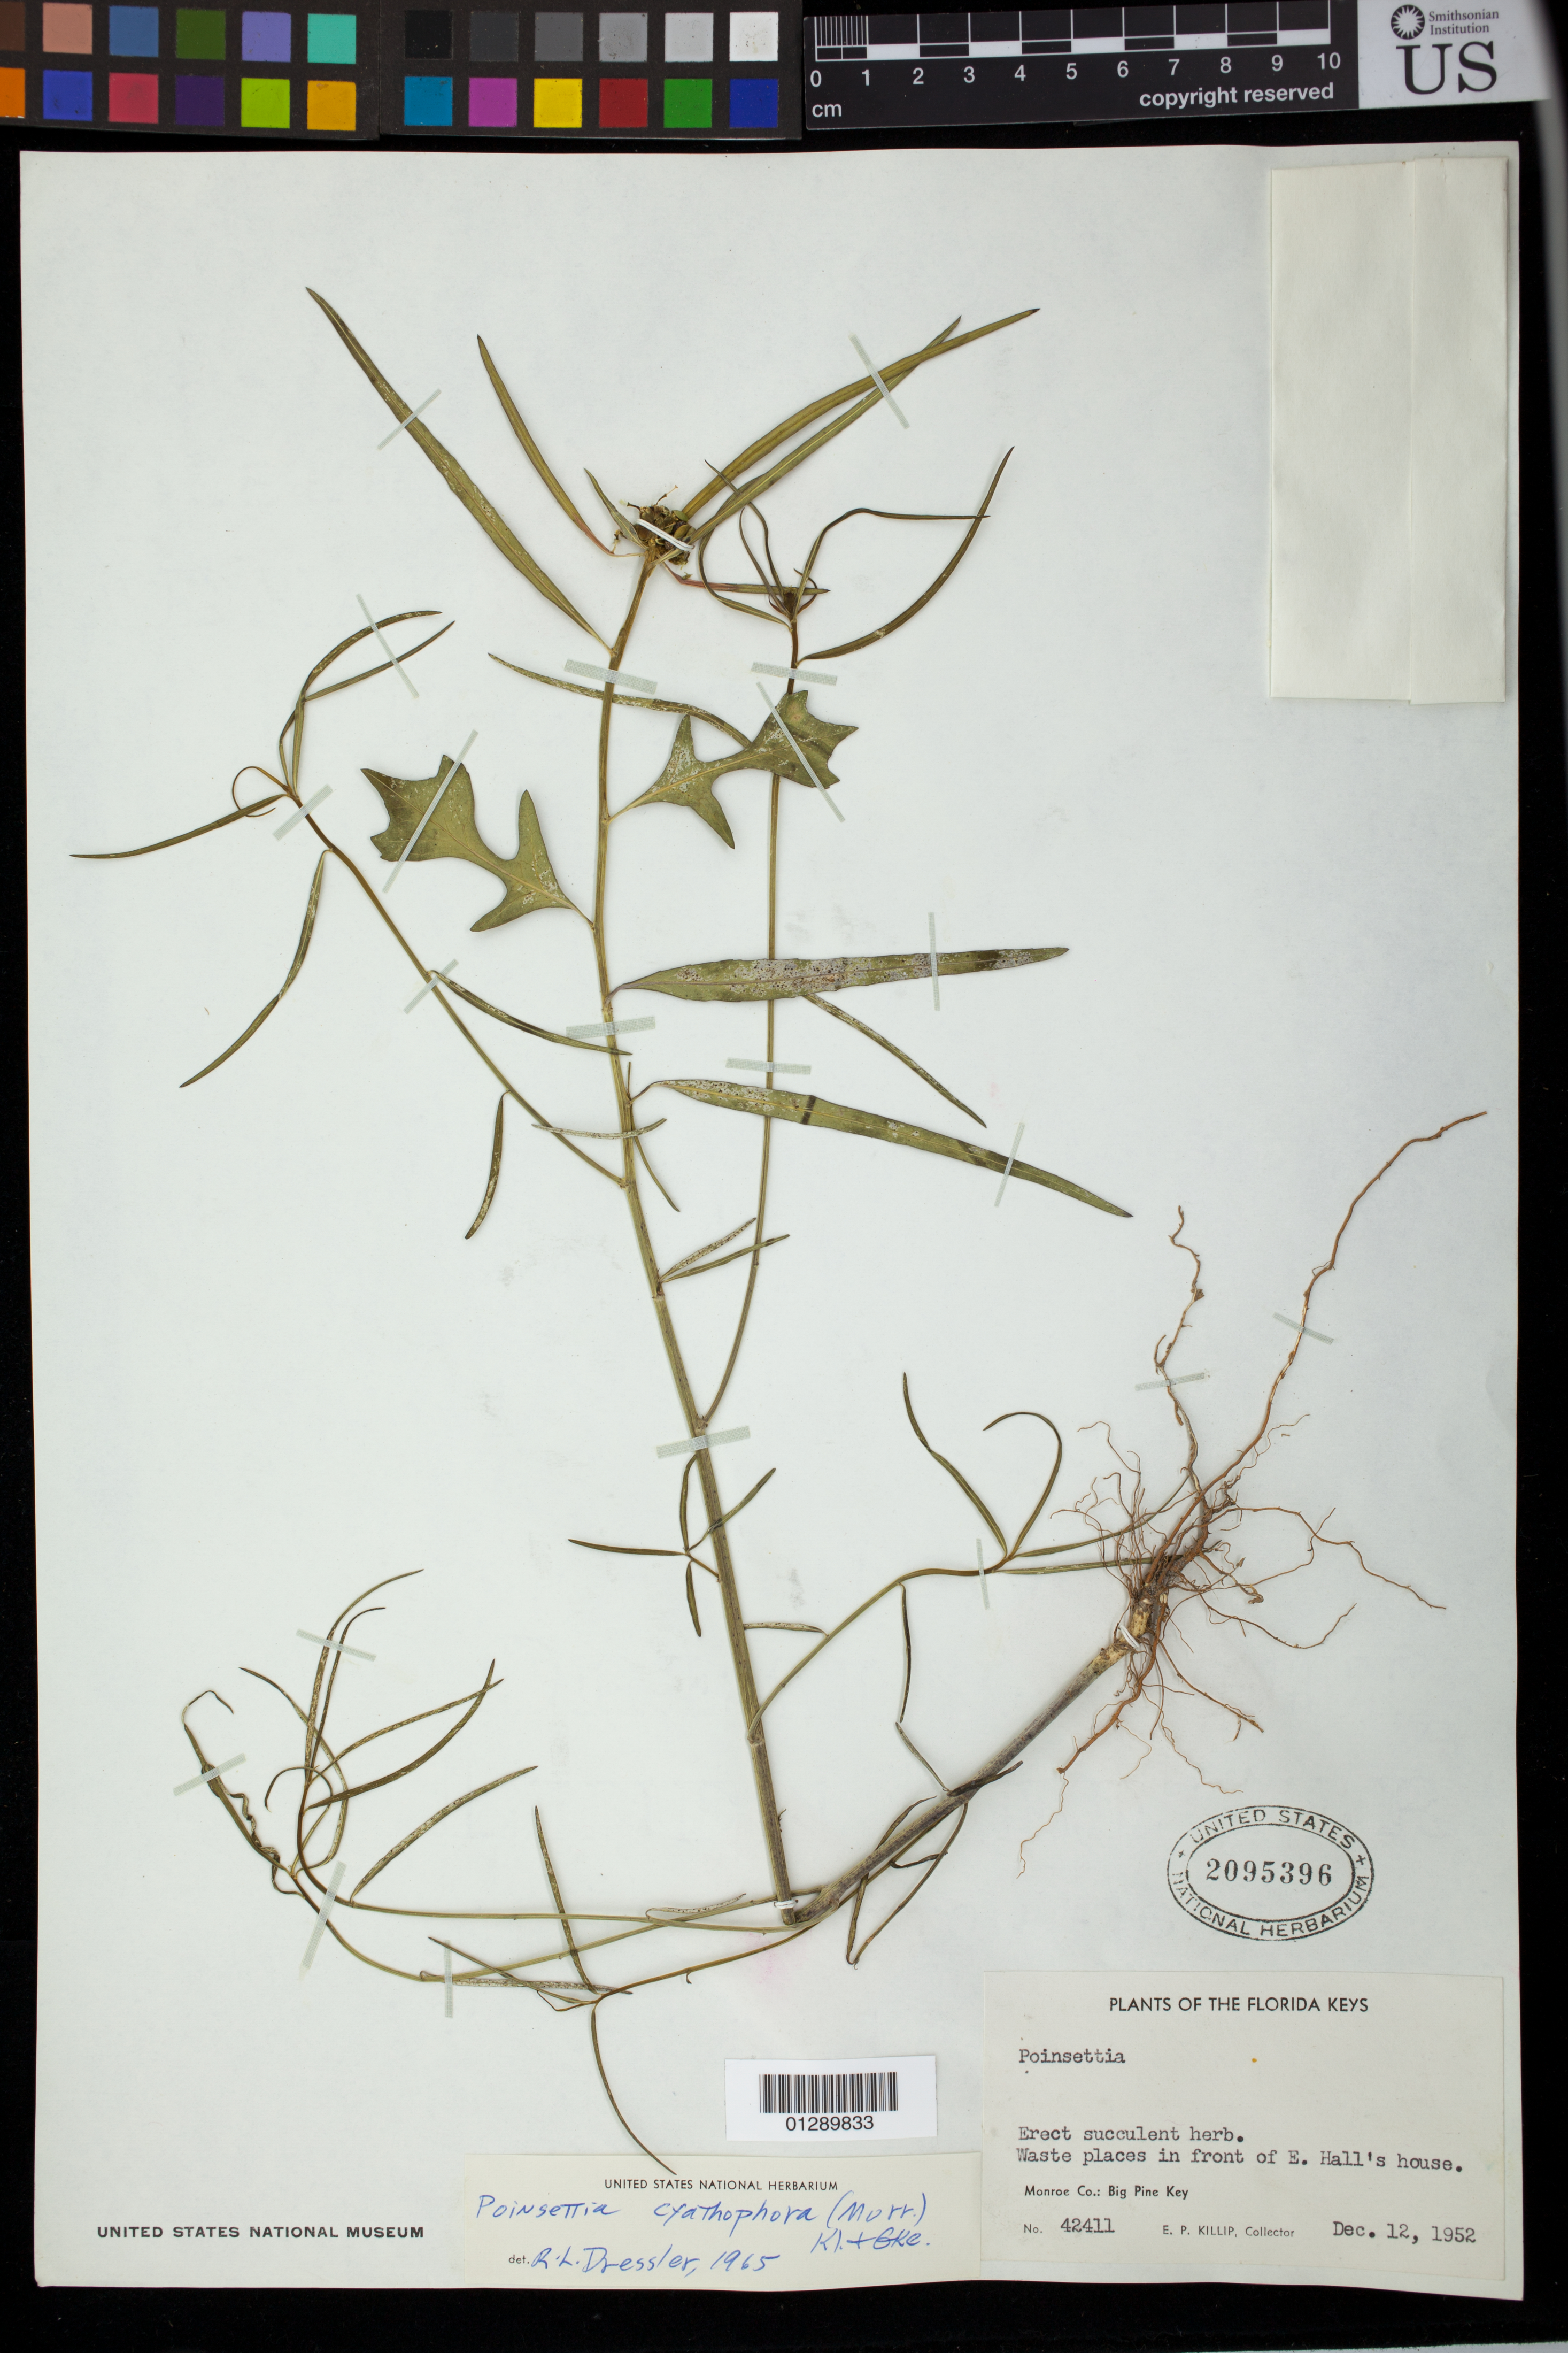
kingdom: Plantae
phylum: Tracheophyta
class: Magnoliopsida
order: Malpighiales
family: Euphorbiaceae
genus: Euphorbia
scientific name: Euphorbia heterophylla var. cyathophora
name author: (Murr.) Griseb.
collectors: E. P. Killip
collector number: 42411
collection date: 1952-12-12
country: United States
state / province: Florida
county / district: Monroe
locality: Big Pine Key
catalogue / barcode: US 2095396